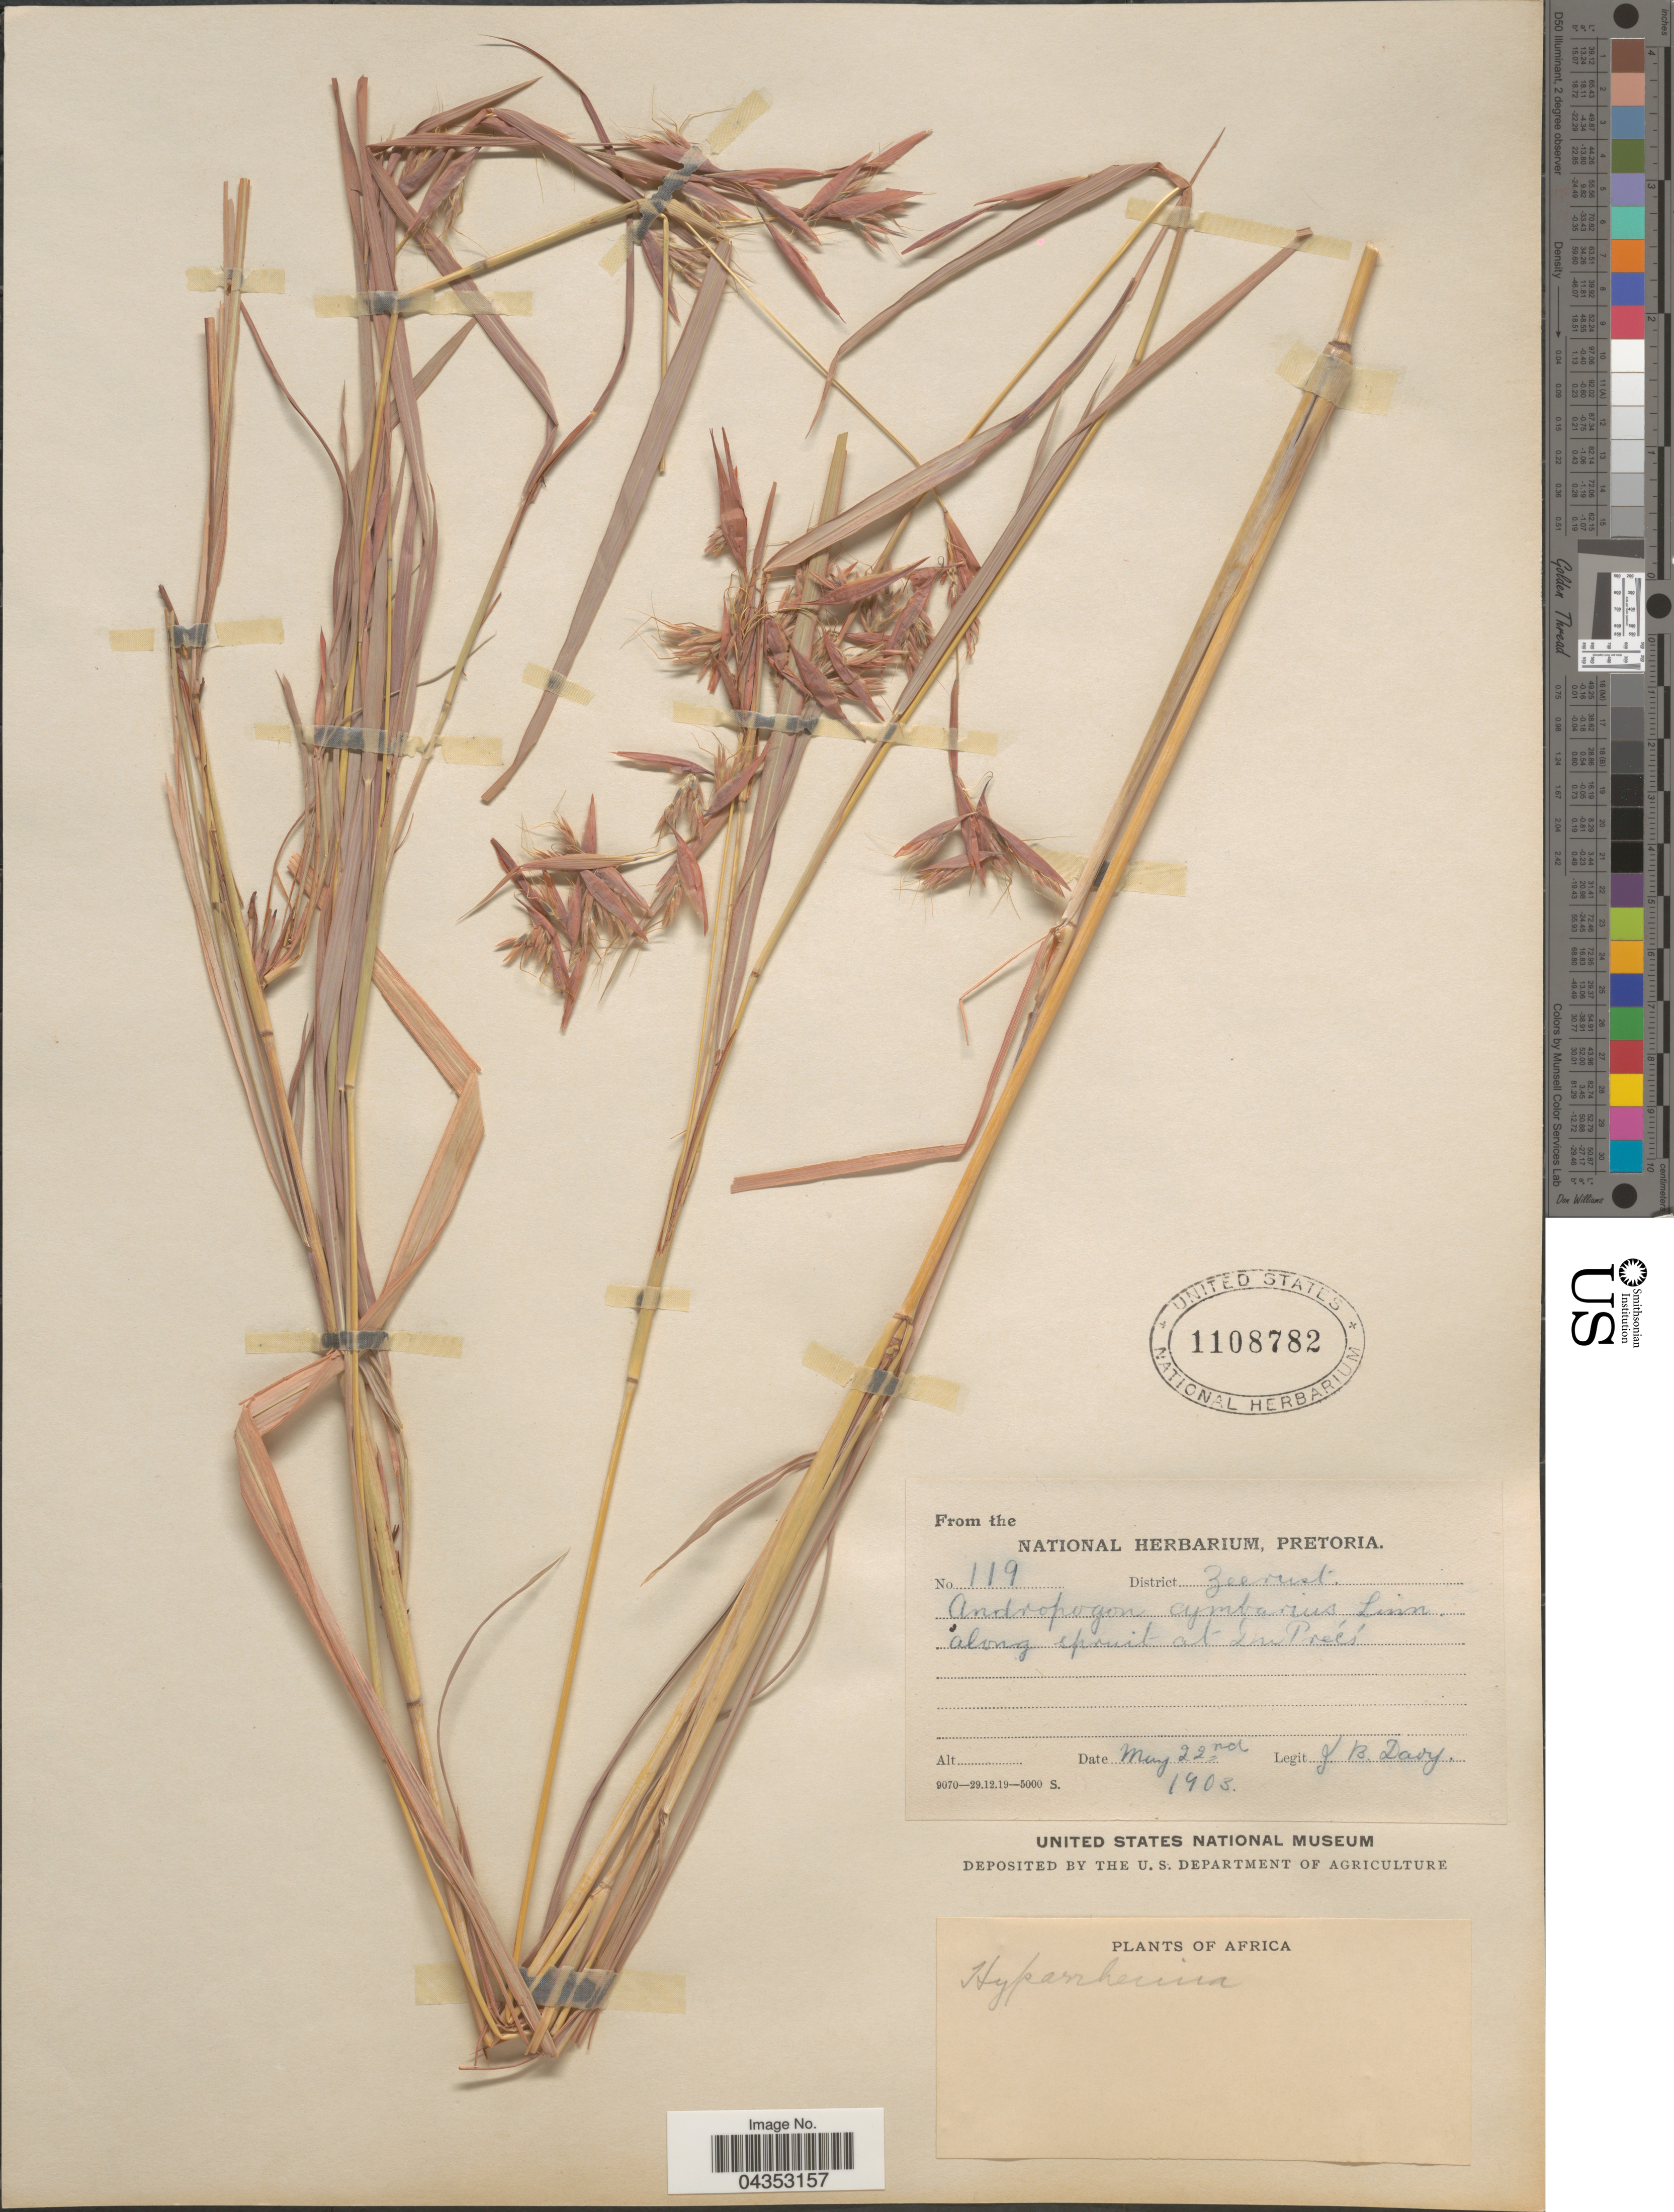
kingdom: Plantae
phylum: Tracheophyta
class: Liliopsida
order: Poales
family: Poaceae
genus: Hyparrhenia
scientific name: Hyparrhenia cymbaria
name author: (L.) Stapf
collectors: J. Burtt Davy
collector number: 119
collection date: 1903-05-22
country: South Africa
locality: District Zeerust. Along spruit at Du Prée's.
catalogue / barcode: US 1108782